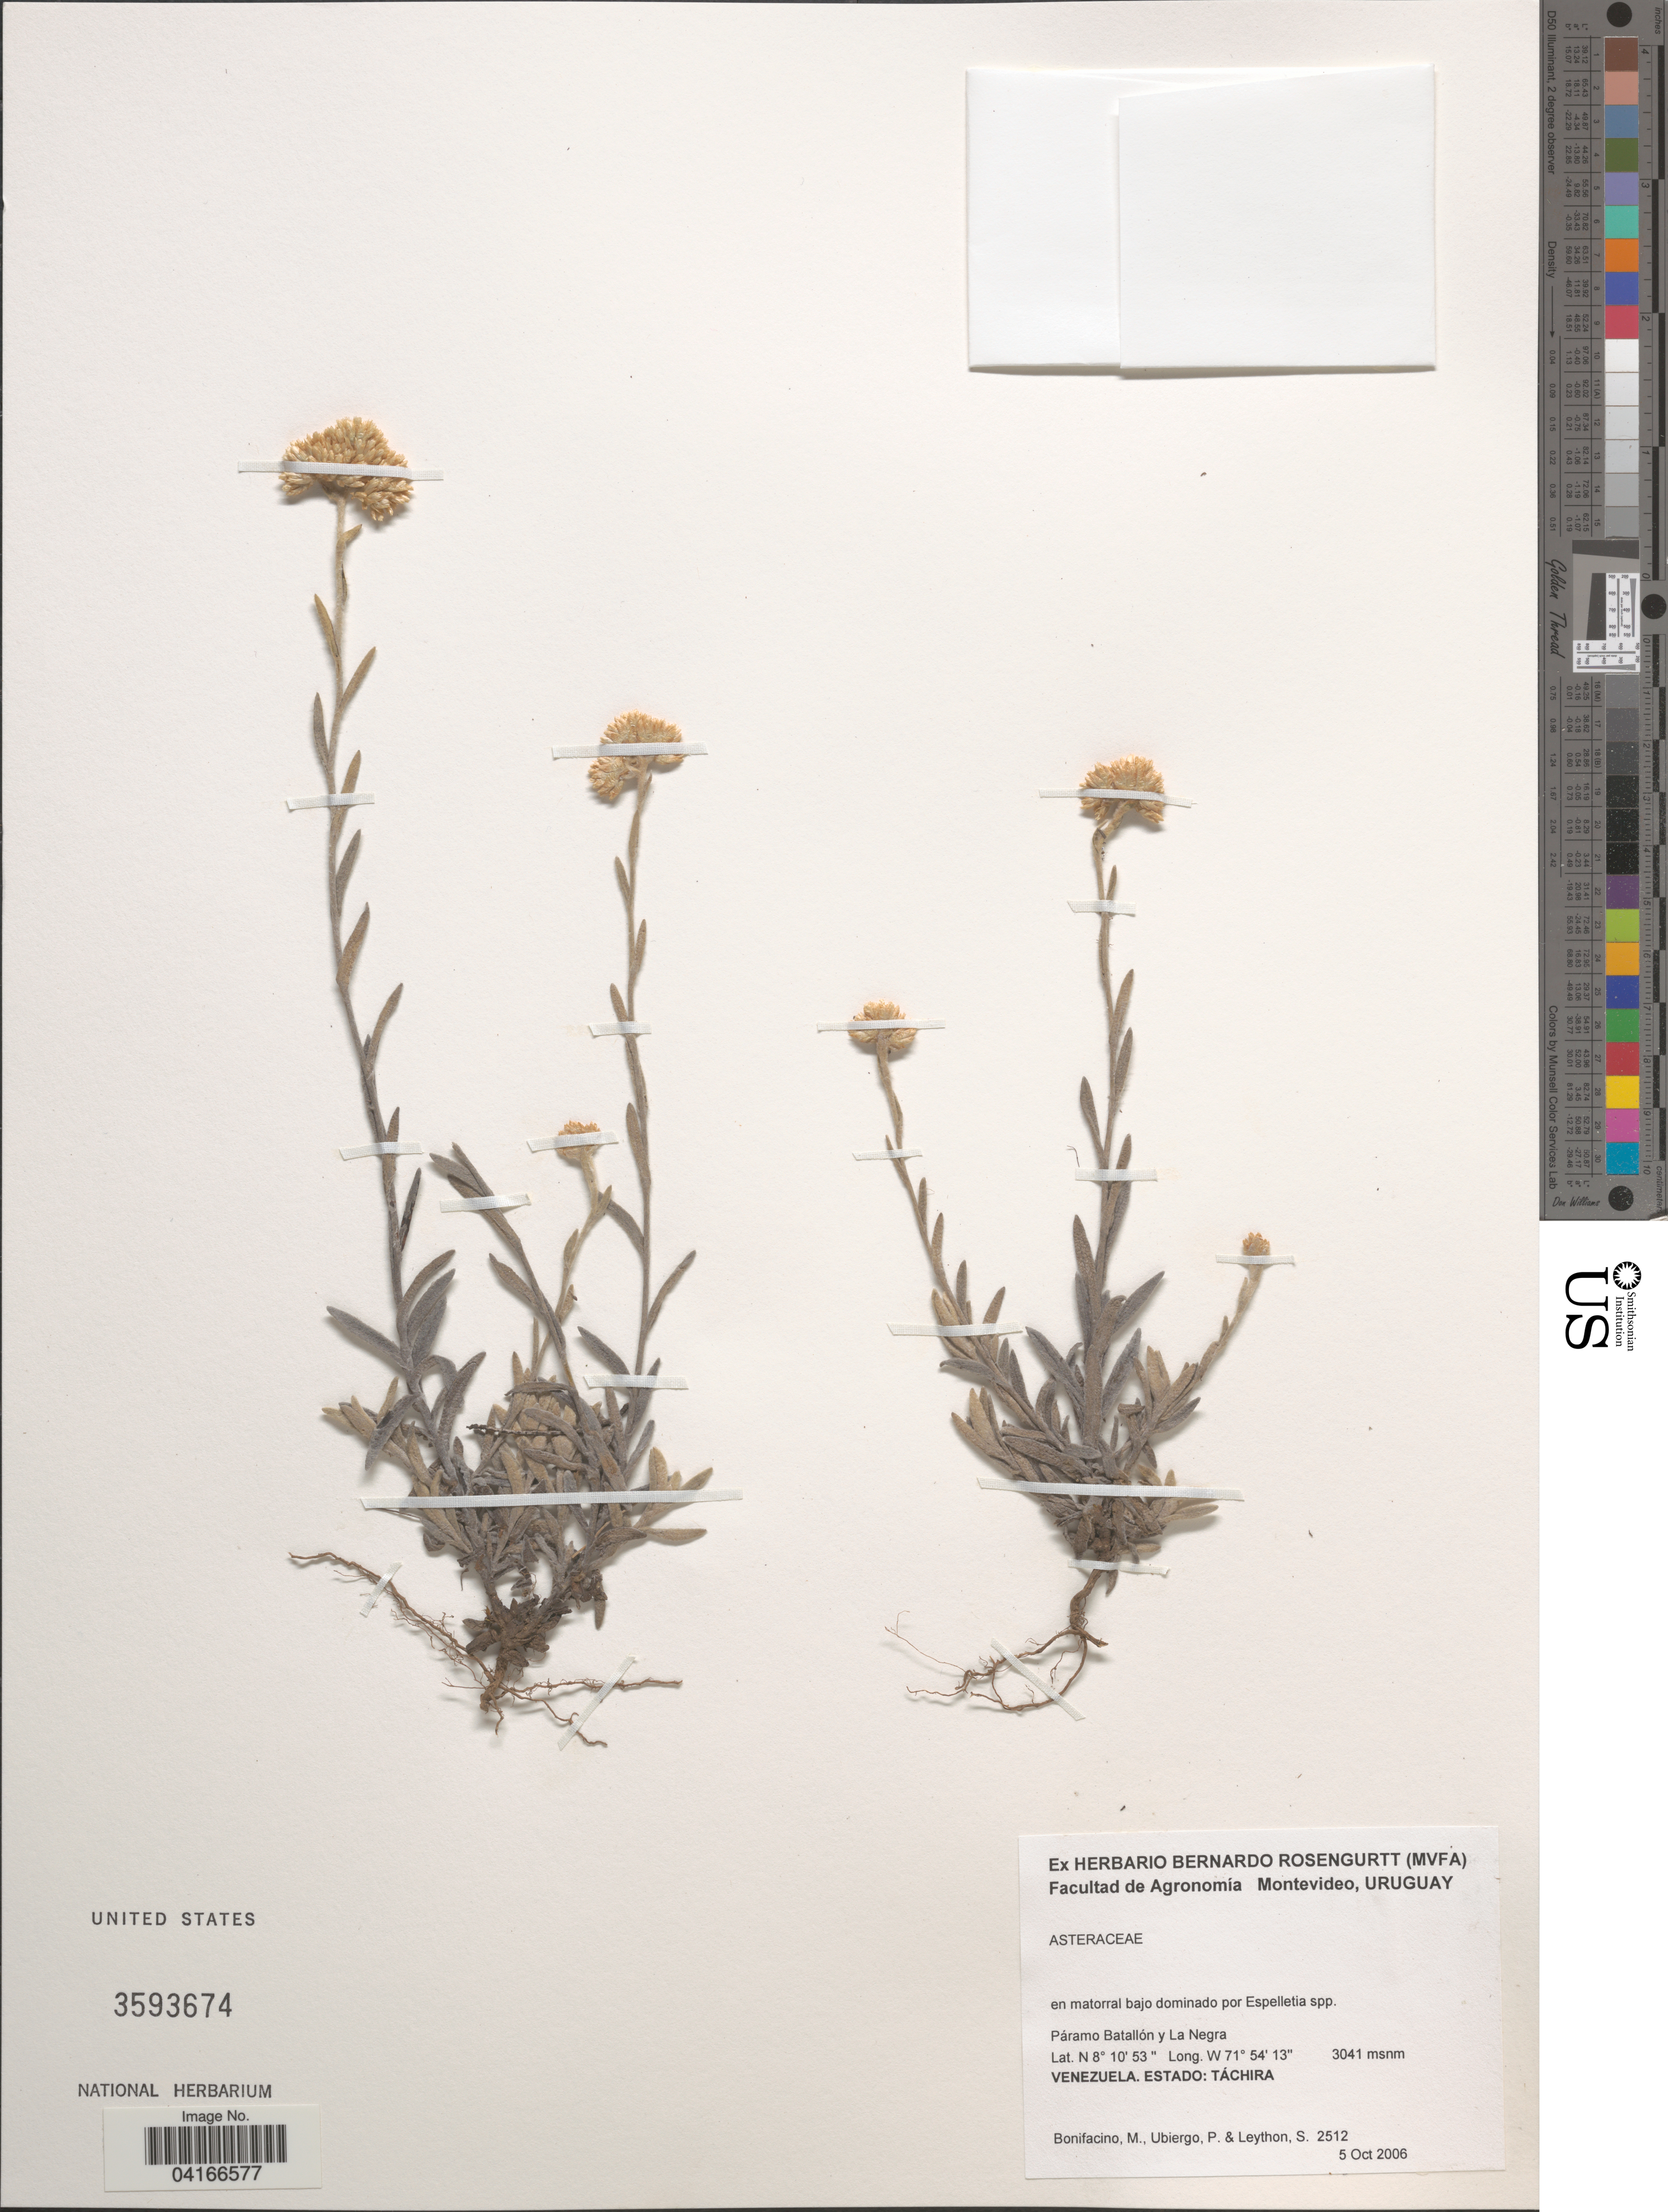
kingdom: Plantae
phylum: Tracheophyta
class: Magnoliopsida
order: Asterales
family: Asteraceae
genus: Achyrocline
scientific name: Achyrocline sp.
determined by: Ávila, F. A.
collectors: M. Bonifacino, P. Ubiergo & S. Leython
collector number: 2512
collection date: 2006-10-05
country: Venezuela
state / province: Tachira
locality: Páramo Batallón y La Negra.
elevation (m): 3041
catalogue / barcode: US 3593674